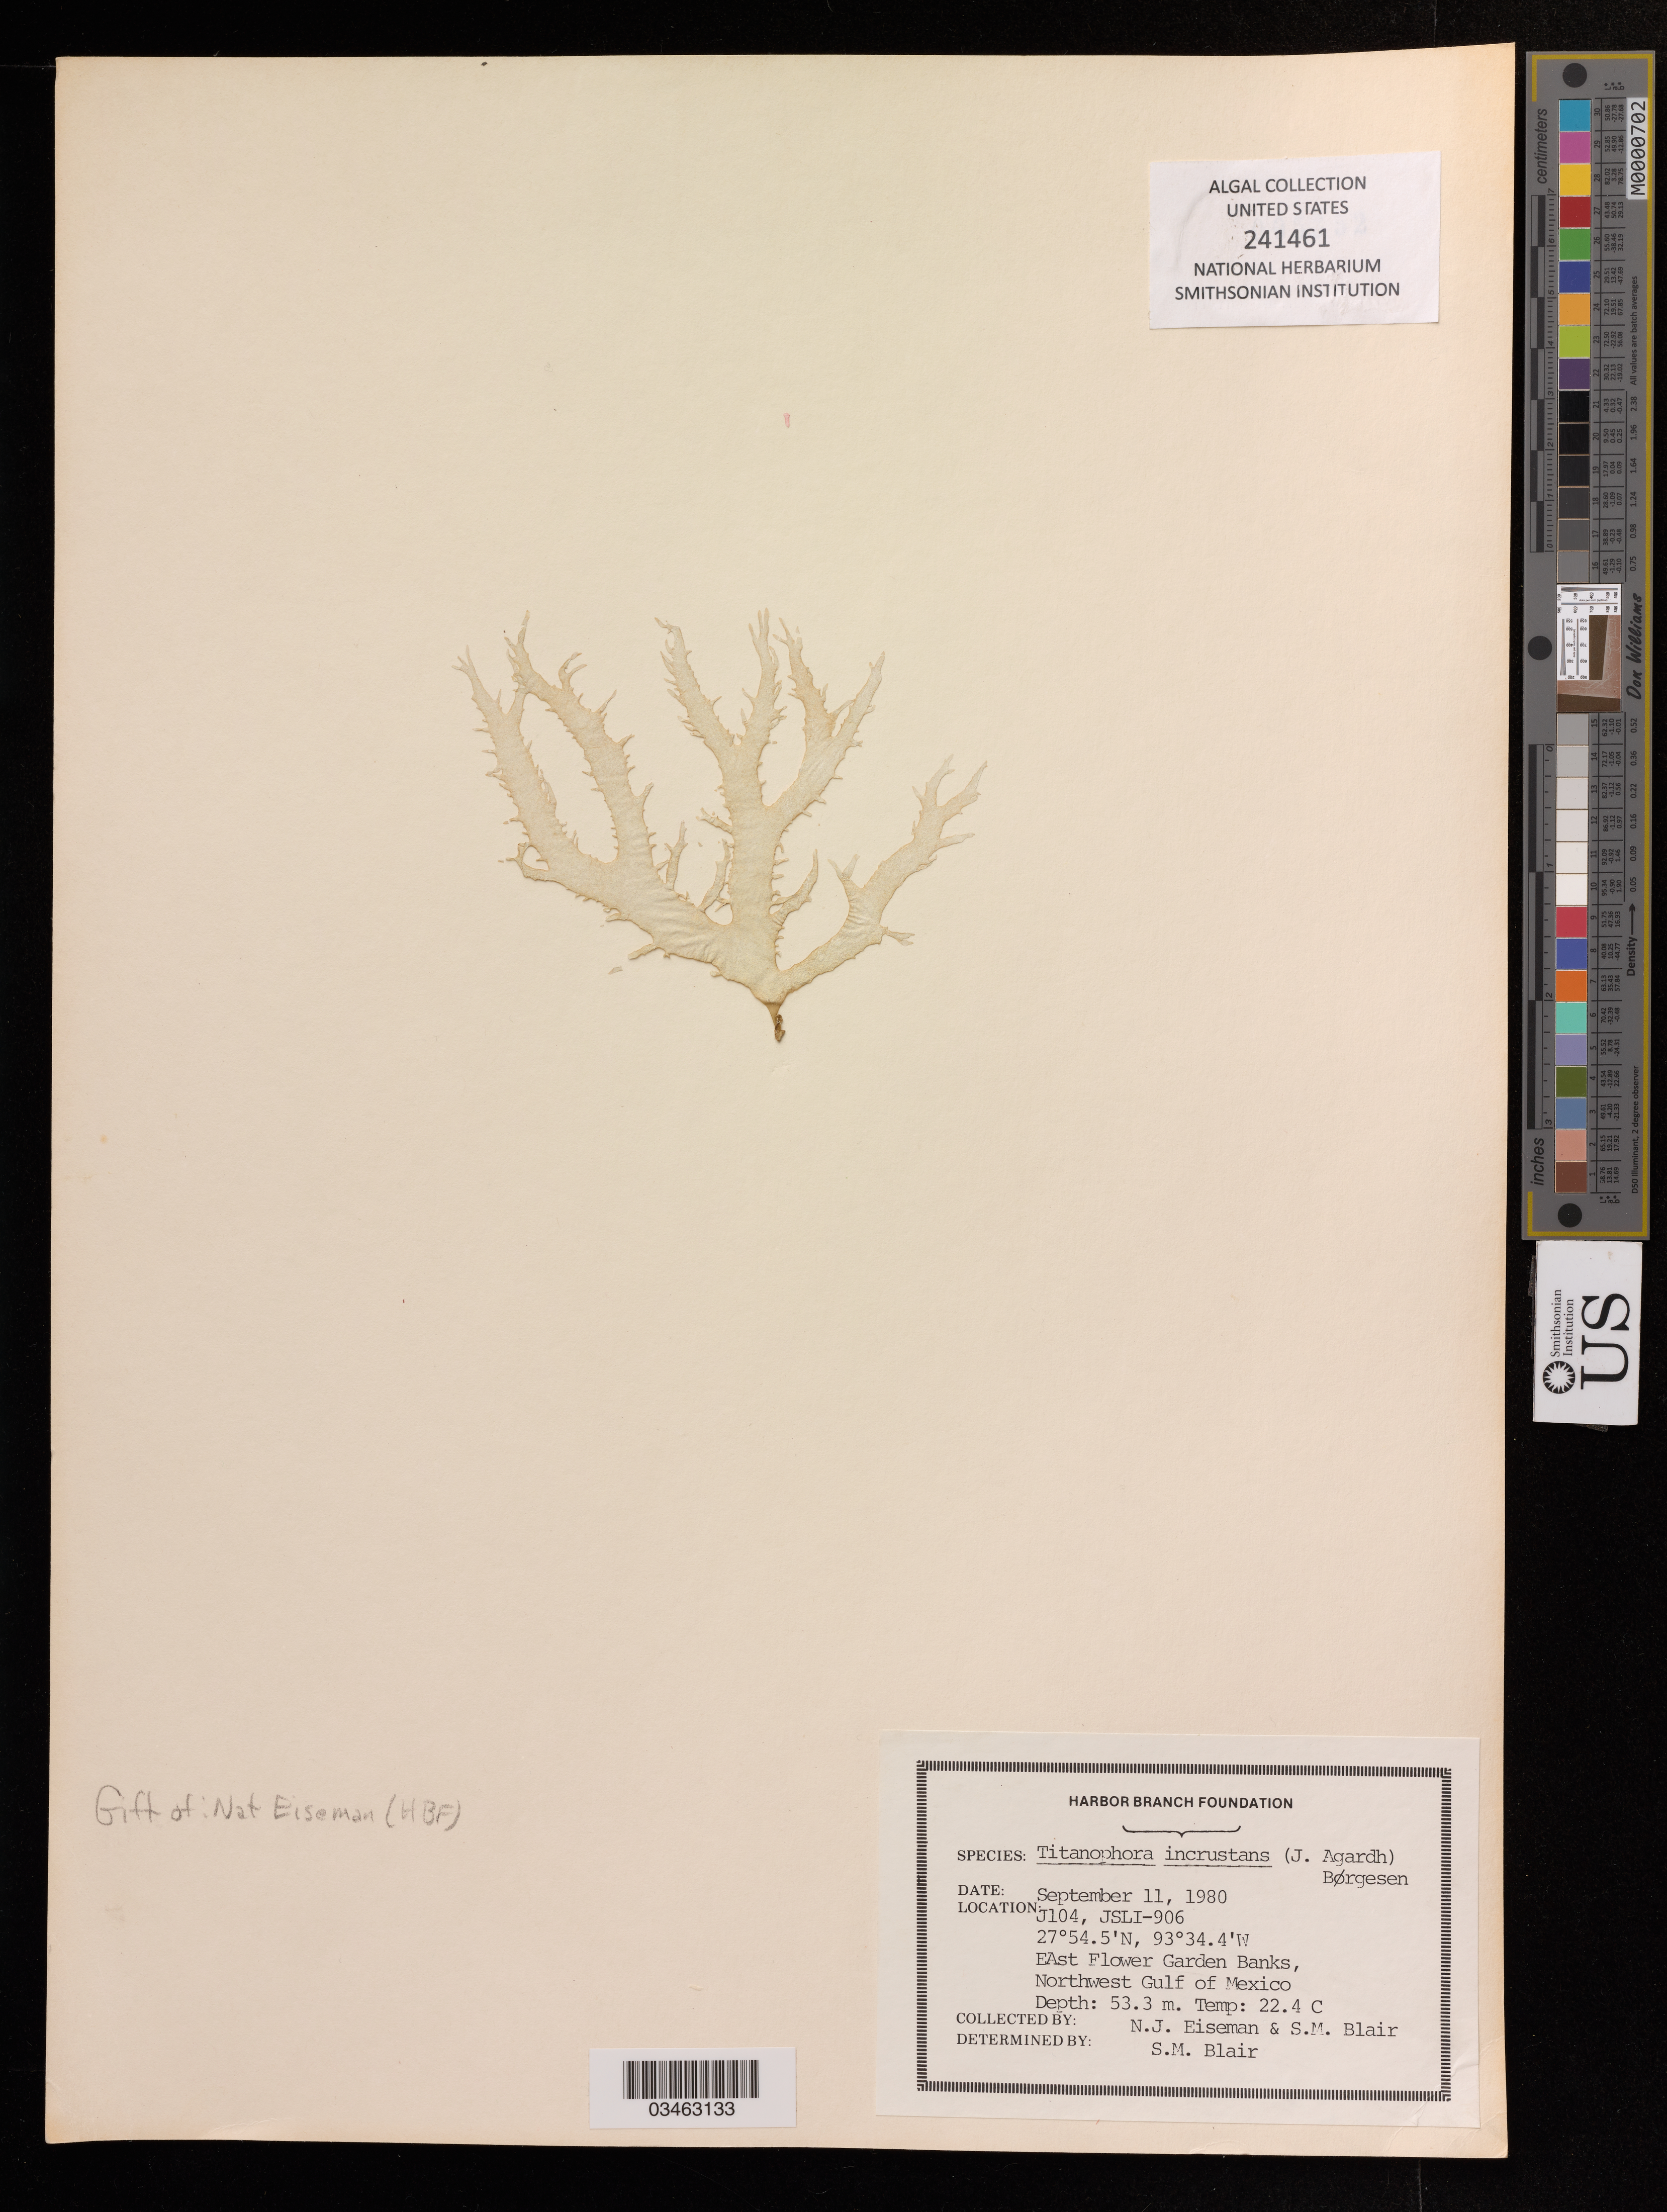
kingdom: Plantae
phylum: Rhodophyta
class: Florideophyceae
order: Nemastomatales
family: Schizymeniaceae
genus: Titanophora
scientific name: Titanophora incrustans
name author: (J. Agardh) Boerg.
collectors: N. J. Eiseman & S. M. Blair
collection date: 1980-09-11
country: United States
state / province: Texas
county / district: Galveston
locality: East Flower Garden Banks. Northwest Gulf of Mexico.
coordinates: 27 54.5 N, 93 34.4 W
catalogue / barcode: US 241461